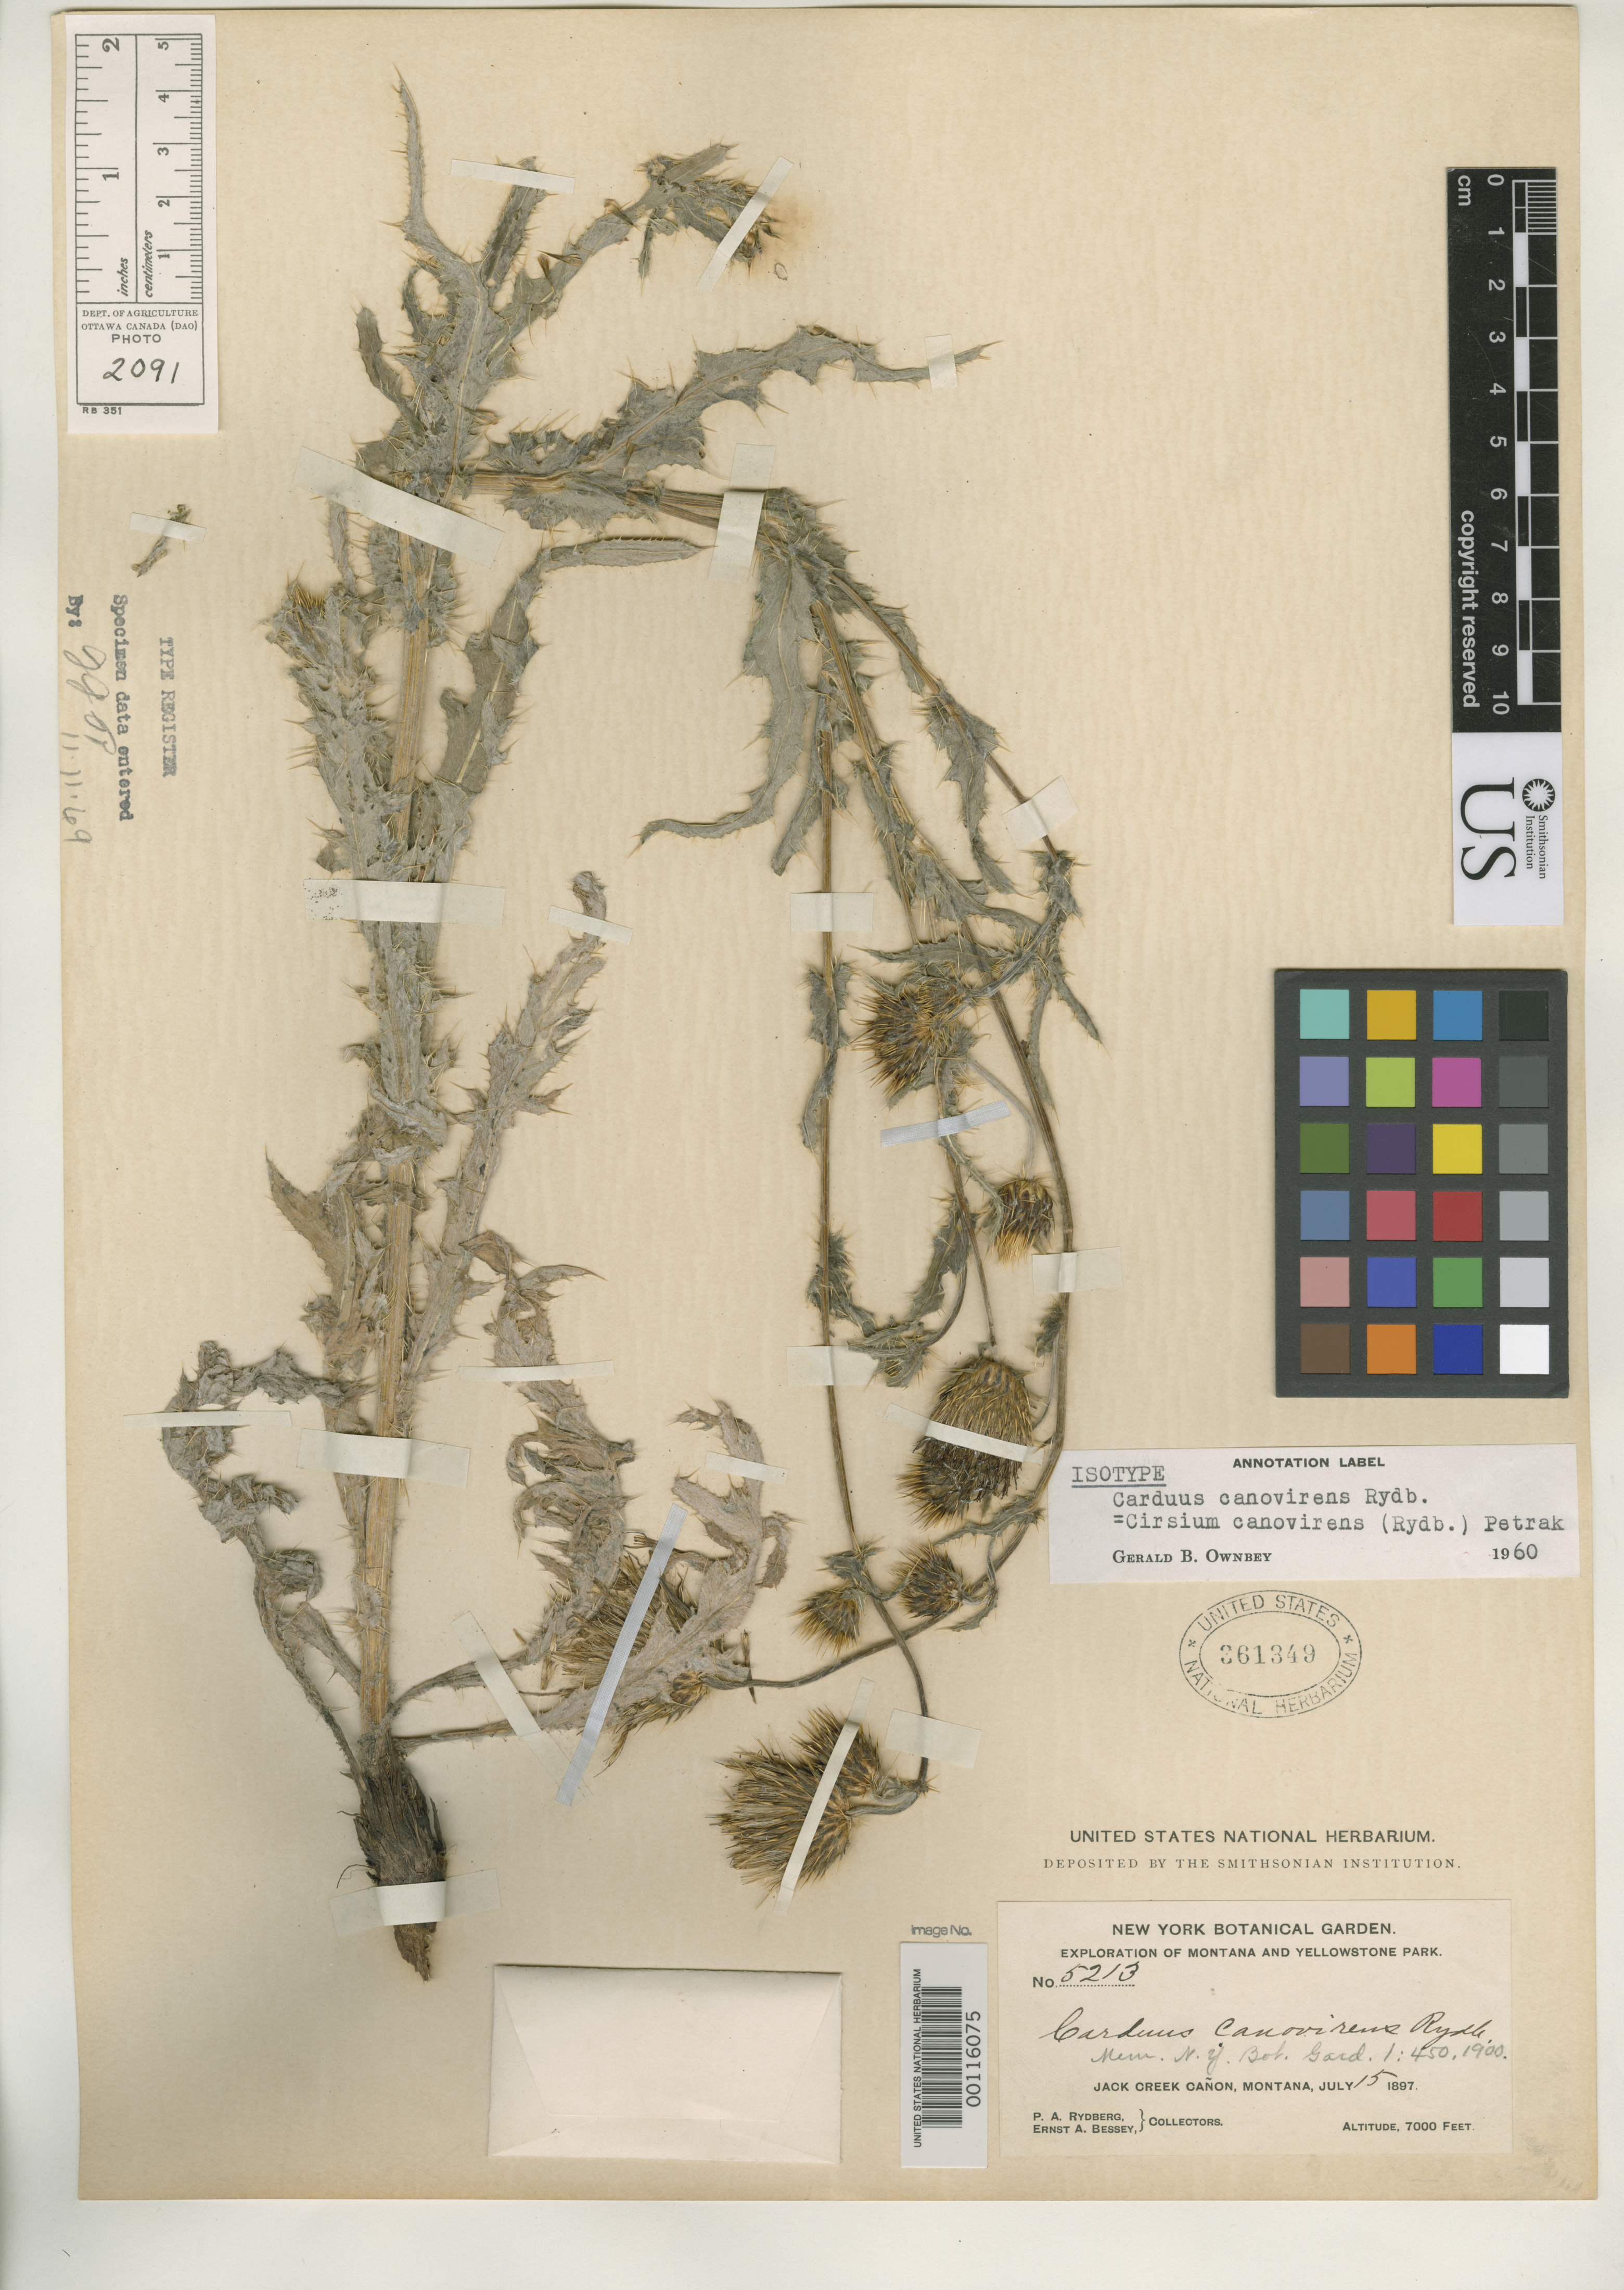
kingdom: Plantae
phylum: Tracheophyta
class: Magnoliopsida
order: Asterales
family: Asteraceae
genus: Carduus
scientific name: Carduus canovirens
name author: Rydb.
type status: Isotype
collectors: P. A. Rydberg & E. Bessey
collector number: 5213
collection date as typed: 15 Jul 1897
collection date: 1897-07-15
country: United States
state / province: Montana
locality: Jack Creek Canyon.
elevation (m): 2134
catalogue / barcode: US 361349